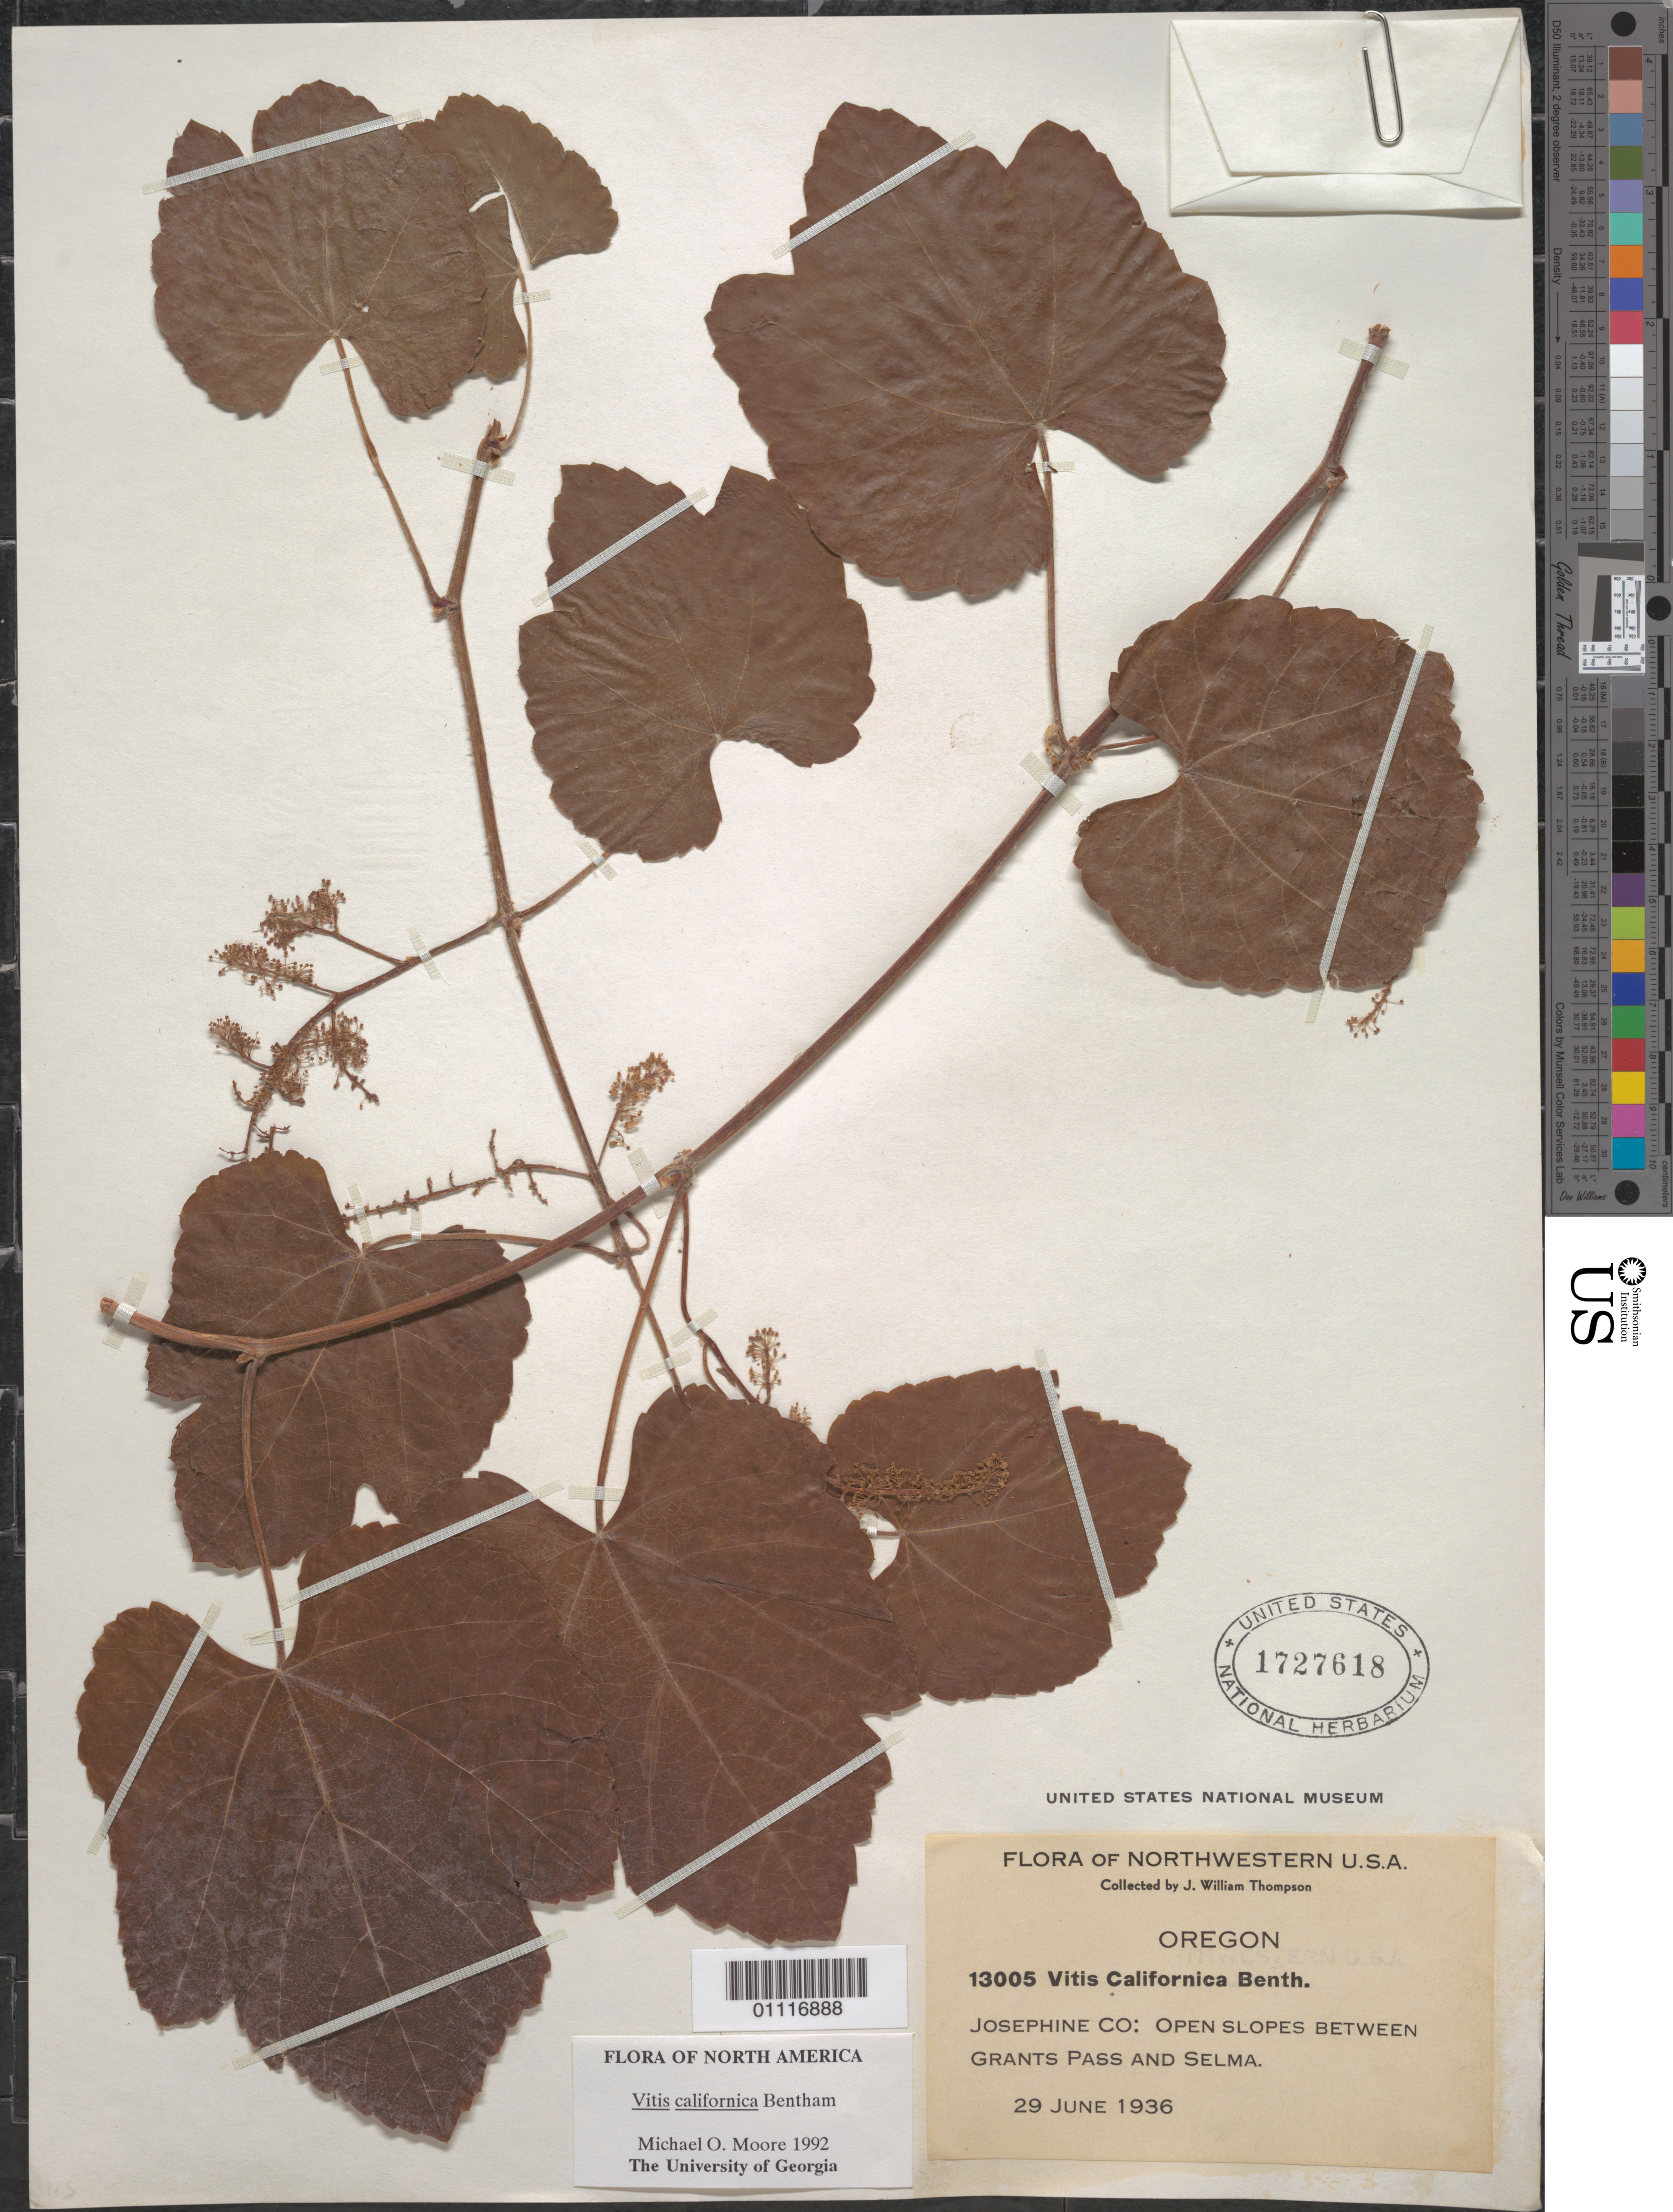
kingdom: Plantae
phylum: Tracheophyta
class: Magnoliopsida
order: Vitales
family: Vitaceae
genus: Vitis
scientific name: Vitis californica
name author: Benth.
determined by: Moore, M. O.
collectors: J. W. Thompson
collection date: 1936-06-29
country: United States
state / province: Oregon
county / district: Josephine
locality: Open slopes between Grants Pass and Selma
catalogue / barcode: US 1727618